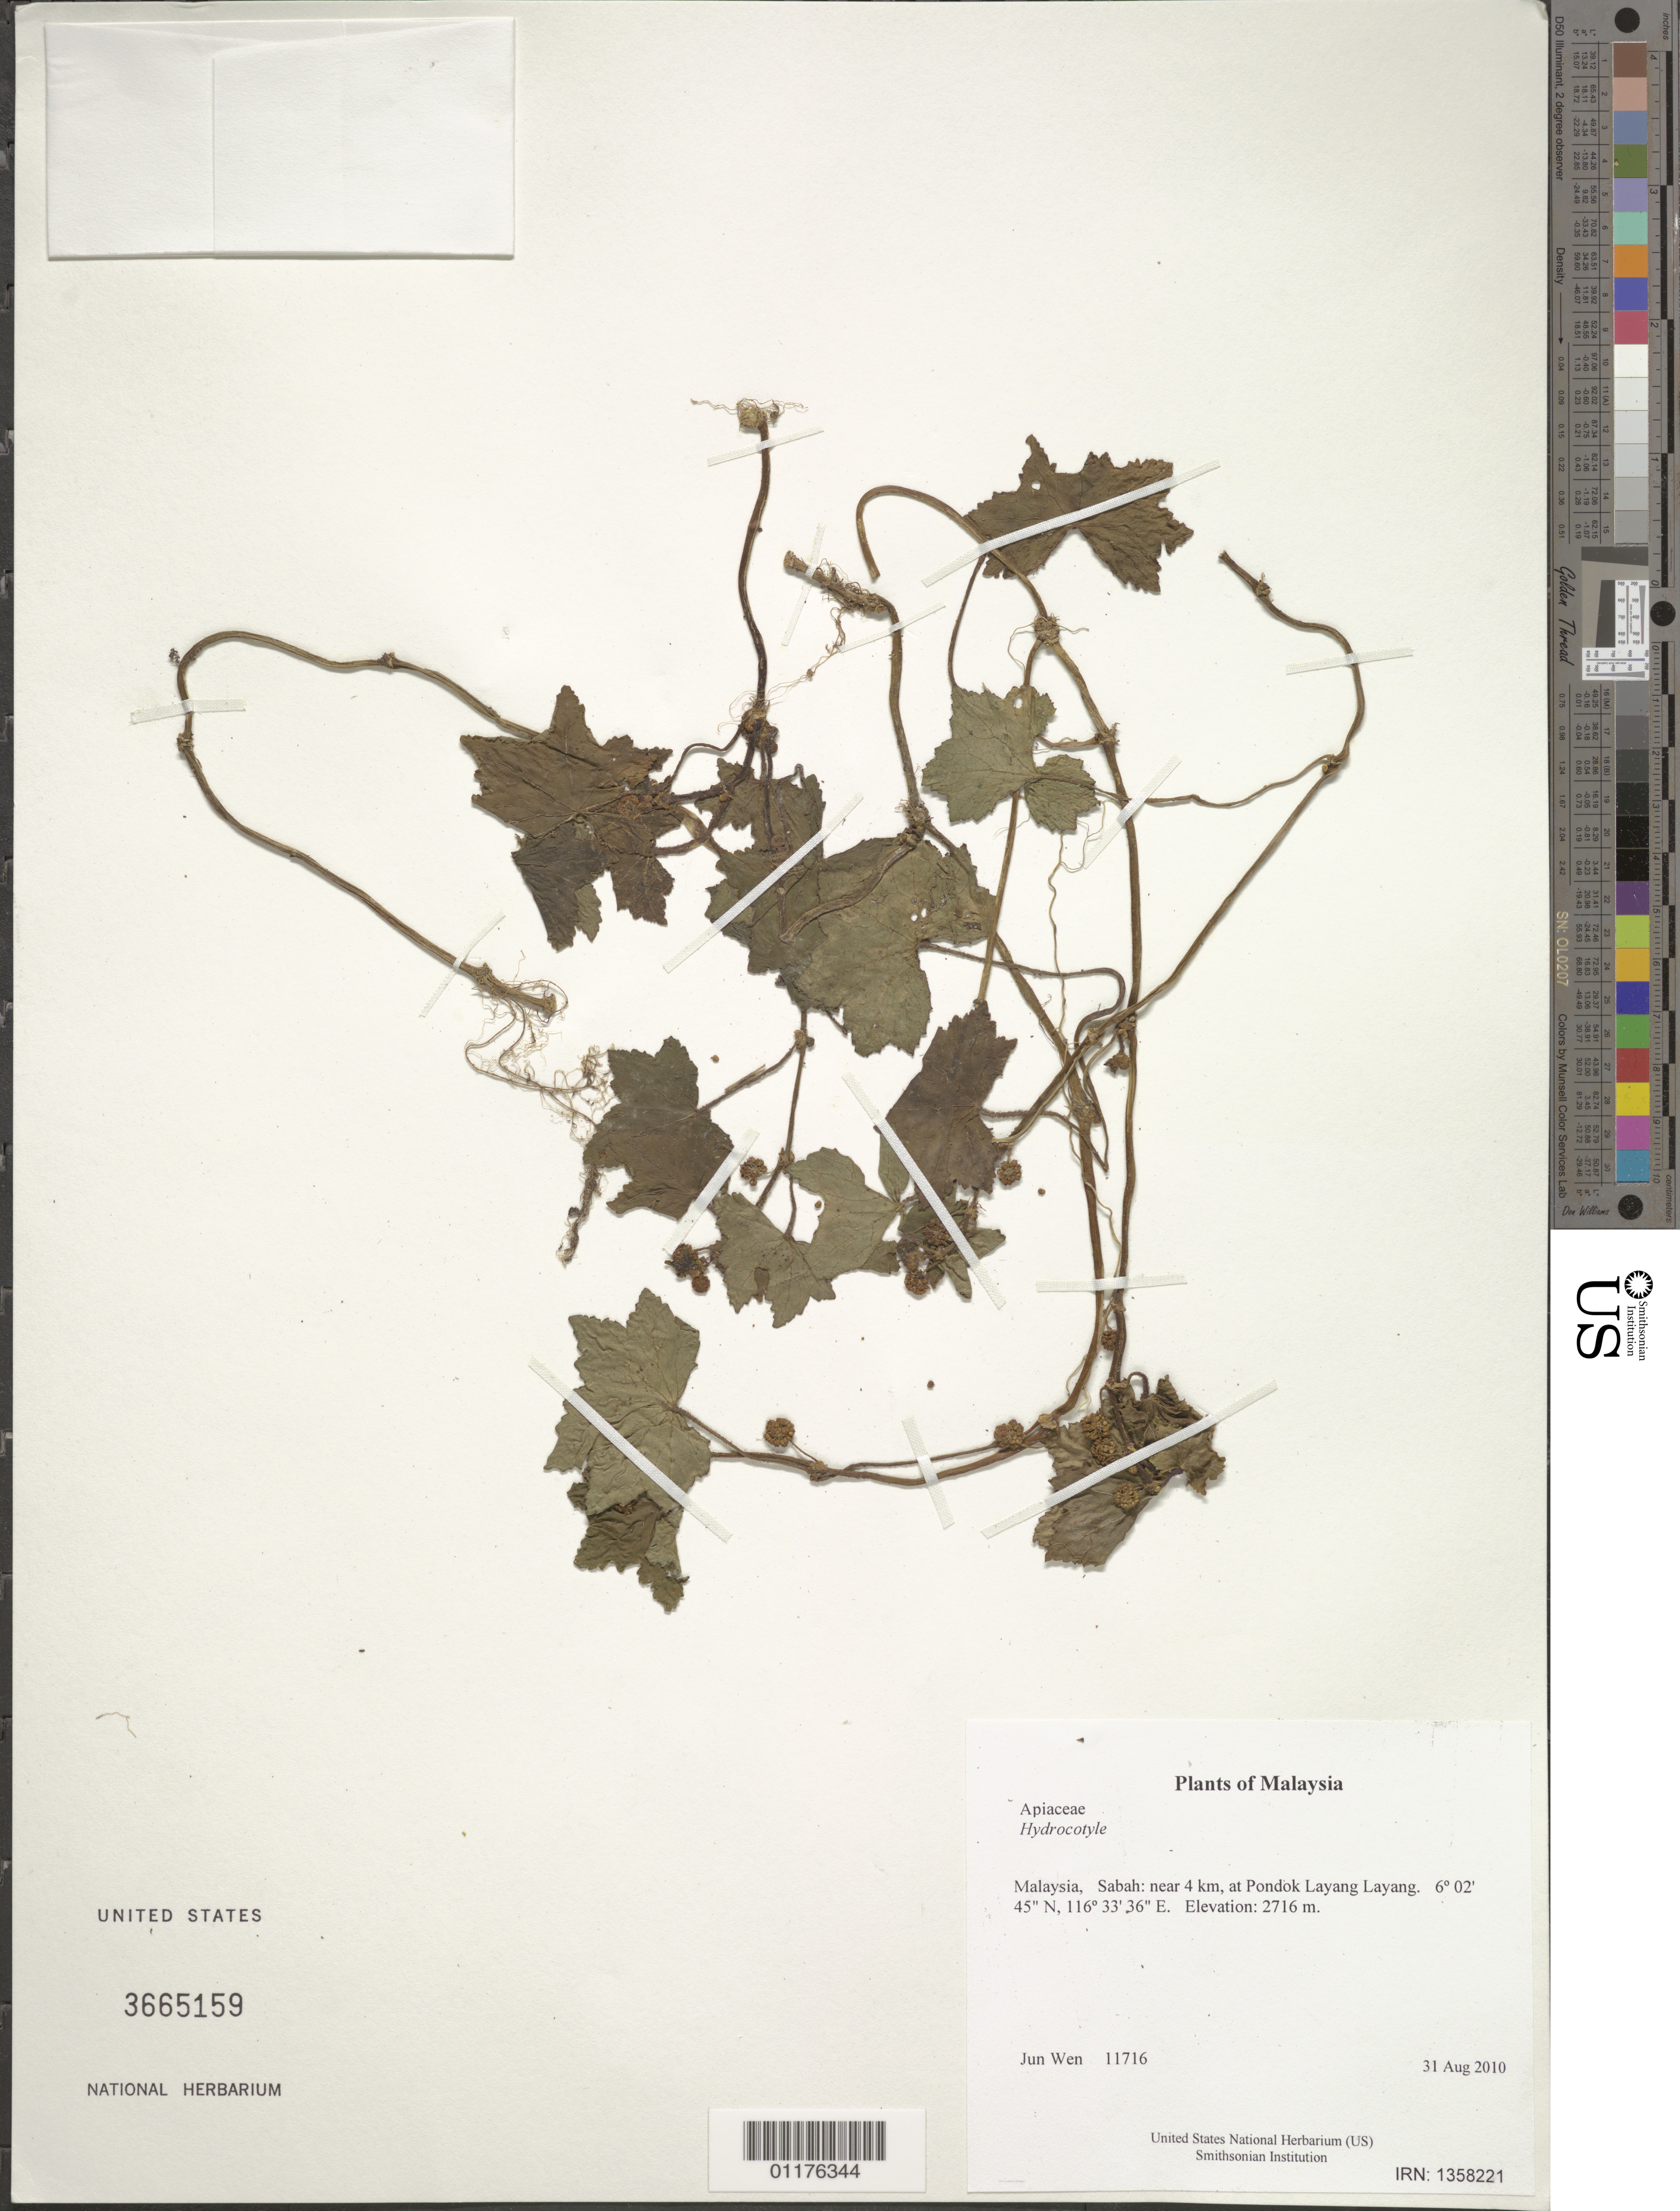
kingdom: Plantae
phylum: Tracheophyta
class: Magnoliopsida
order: Apiales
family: Araliaceae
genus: Hydrocotyle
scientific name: Hydrocotyle sp.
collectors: J. Wen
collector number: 11716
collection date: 2010-08-31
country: Malaysia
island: Borneo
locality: Sabah: near 4 km, at Pondok Layang Layang.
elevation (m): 2716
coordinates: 06 02.753 N, 116 33.607 E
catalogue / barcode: US 3665159